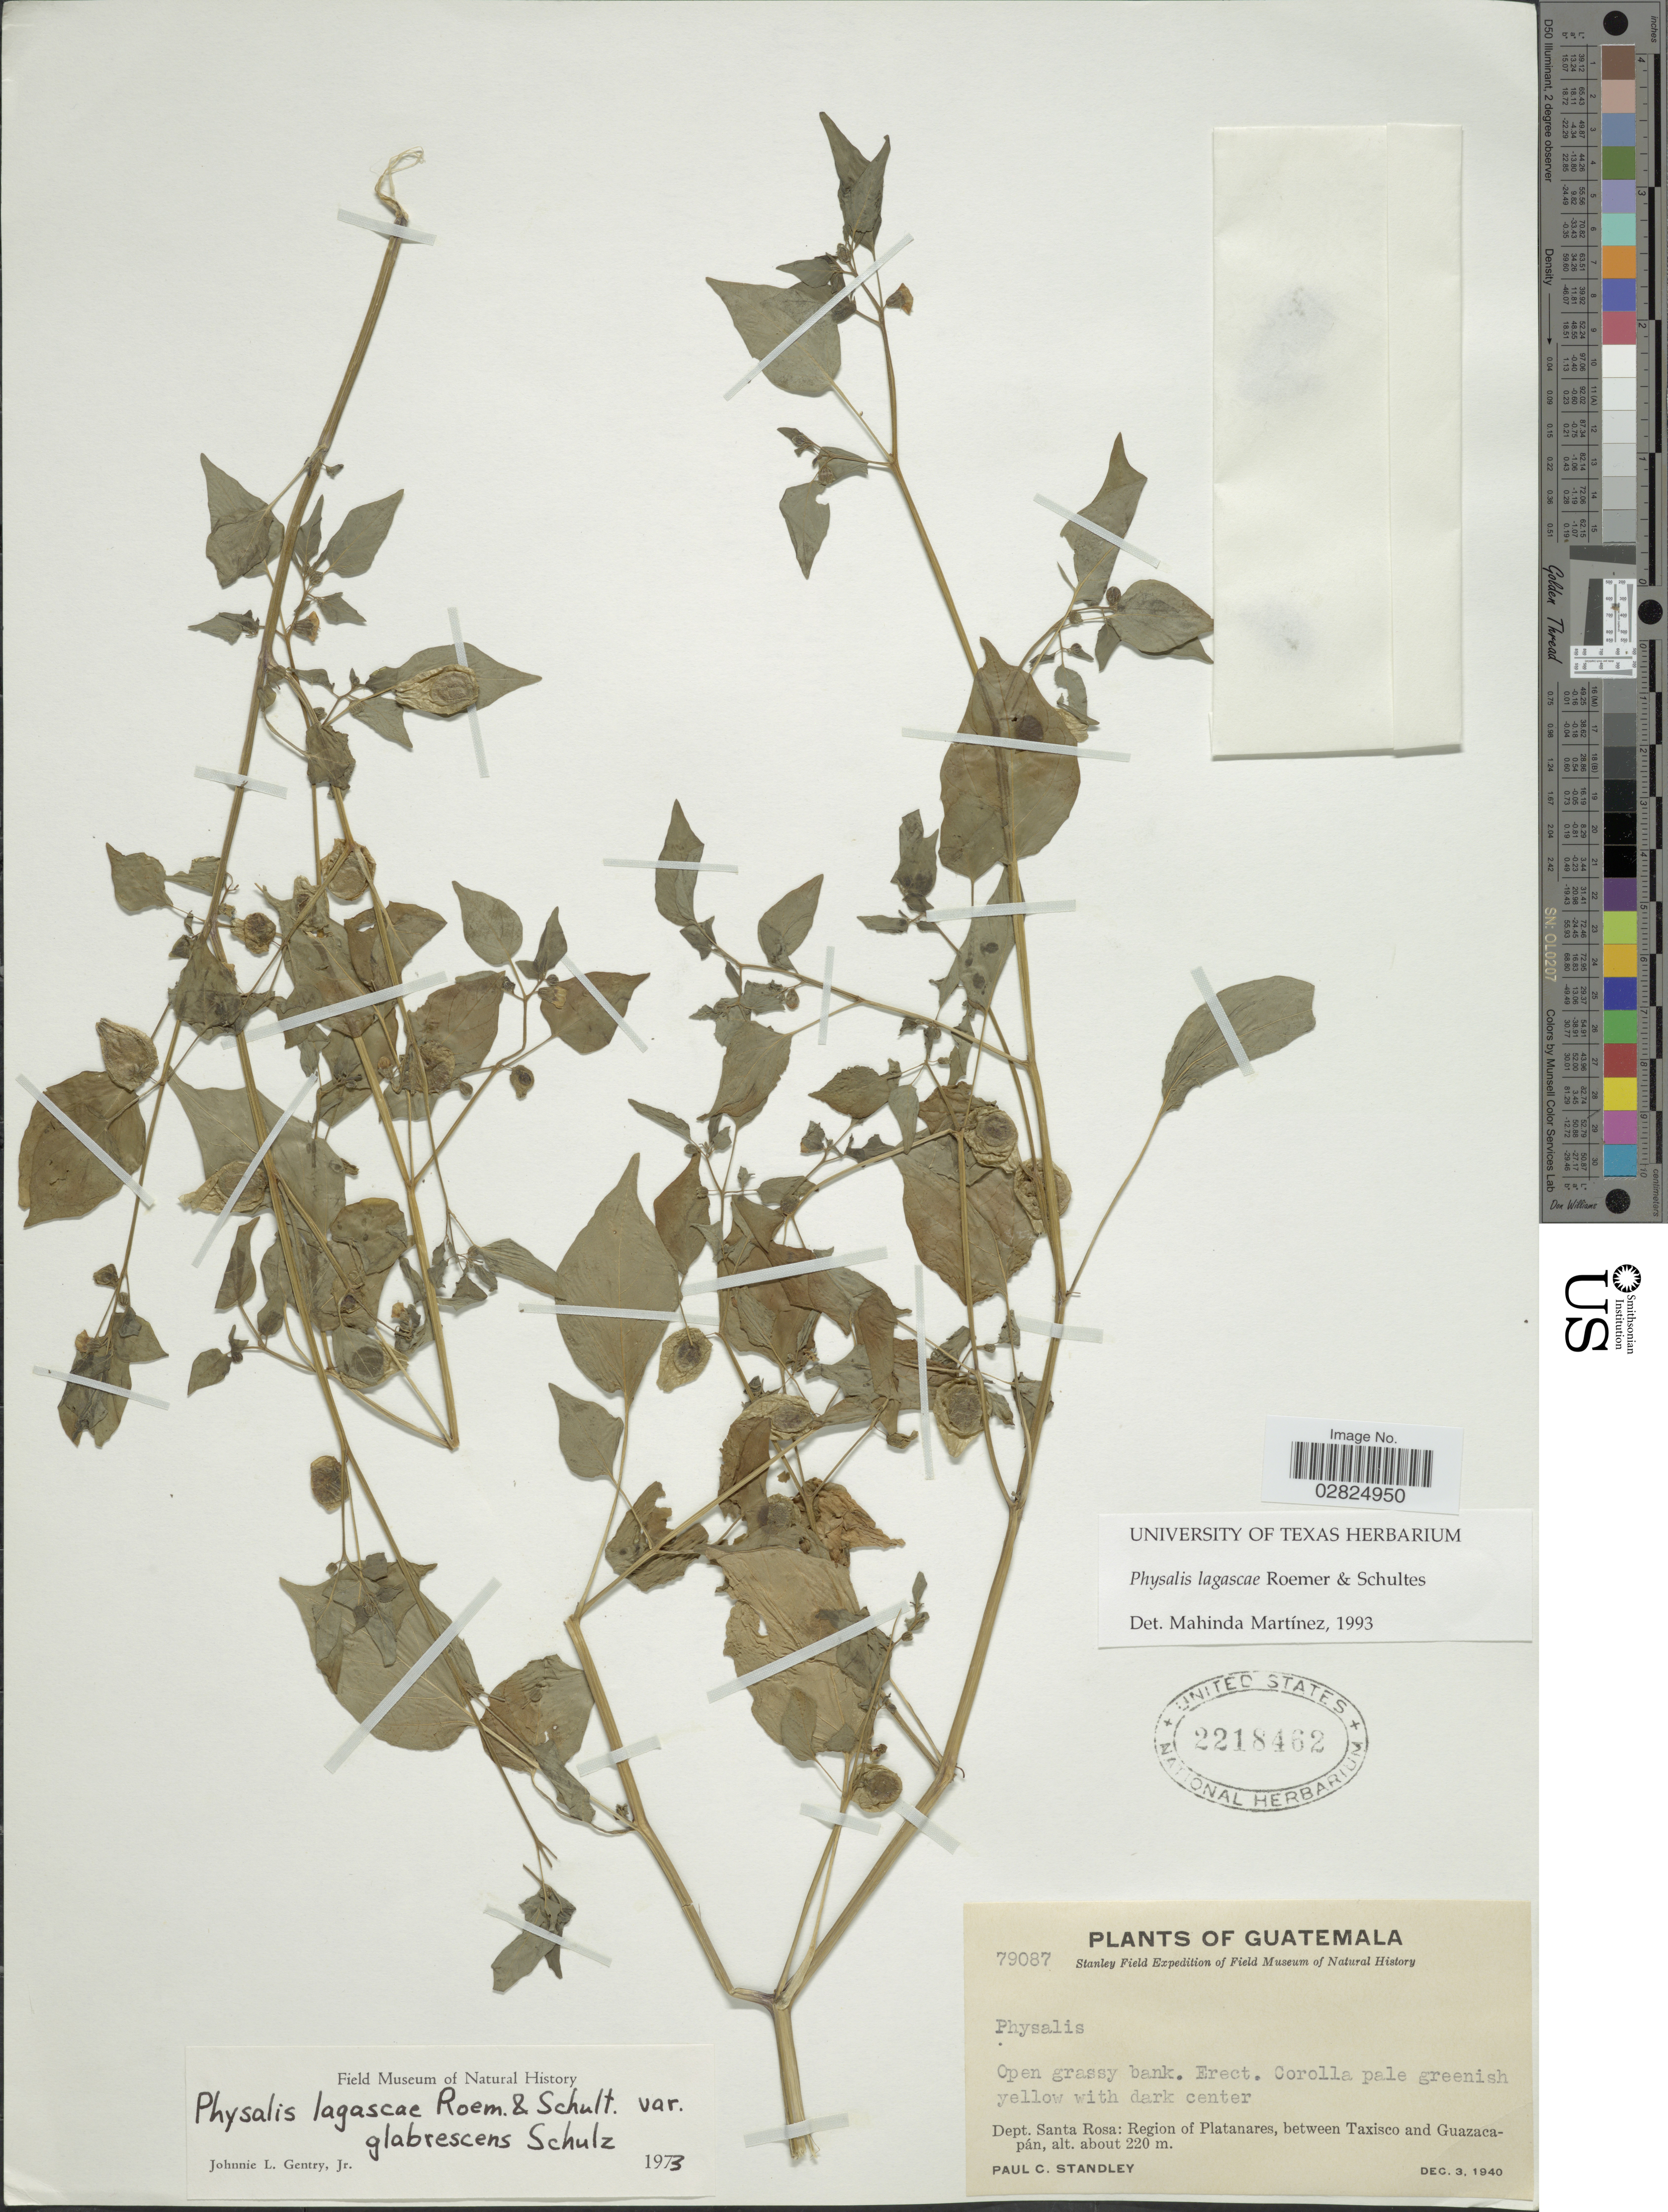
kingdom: Plantae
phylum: Tracheophyta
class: Magnoliopsida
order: Solanales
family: Solanaceae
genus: Physalis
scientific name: Physalis lagascae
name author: Roem. & Schult.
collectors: P. C. Standley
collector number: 79087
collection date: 1940-12-03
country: Guatemala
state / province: Santa Rosa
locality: Dept. Santa Rosa: Region of Platanares, between Taxisco and Guazacapán.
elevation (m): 220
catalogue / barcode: US 2218462